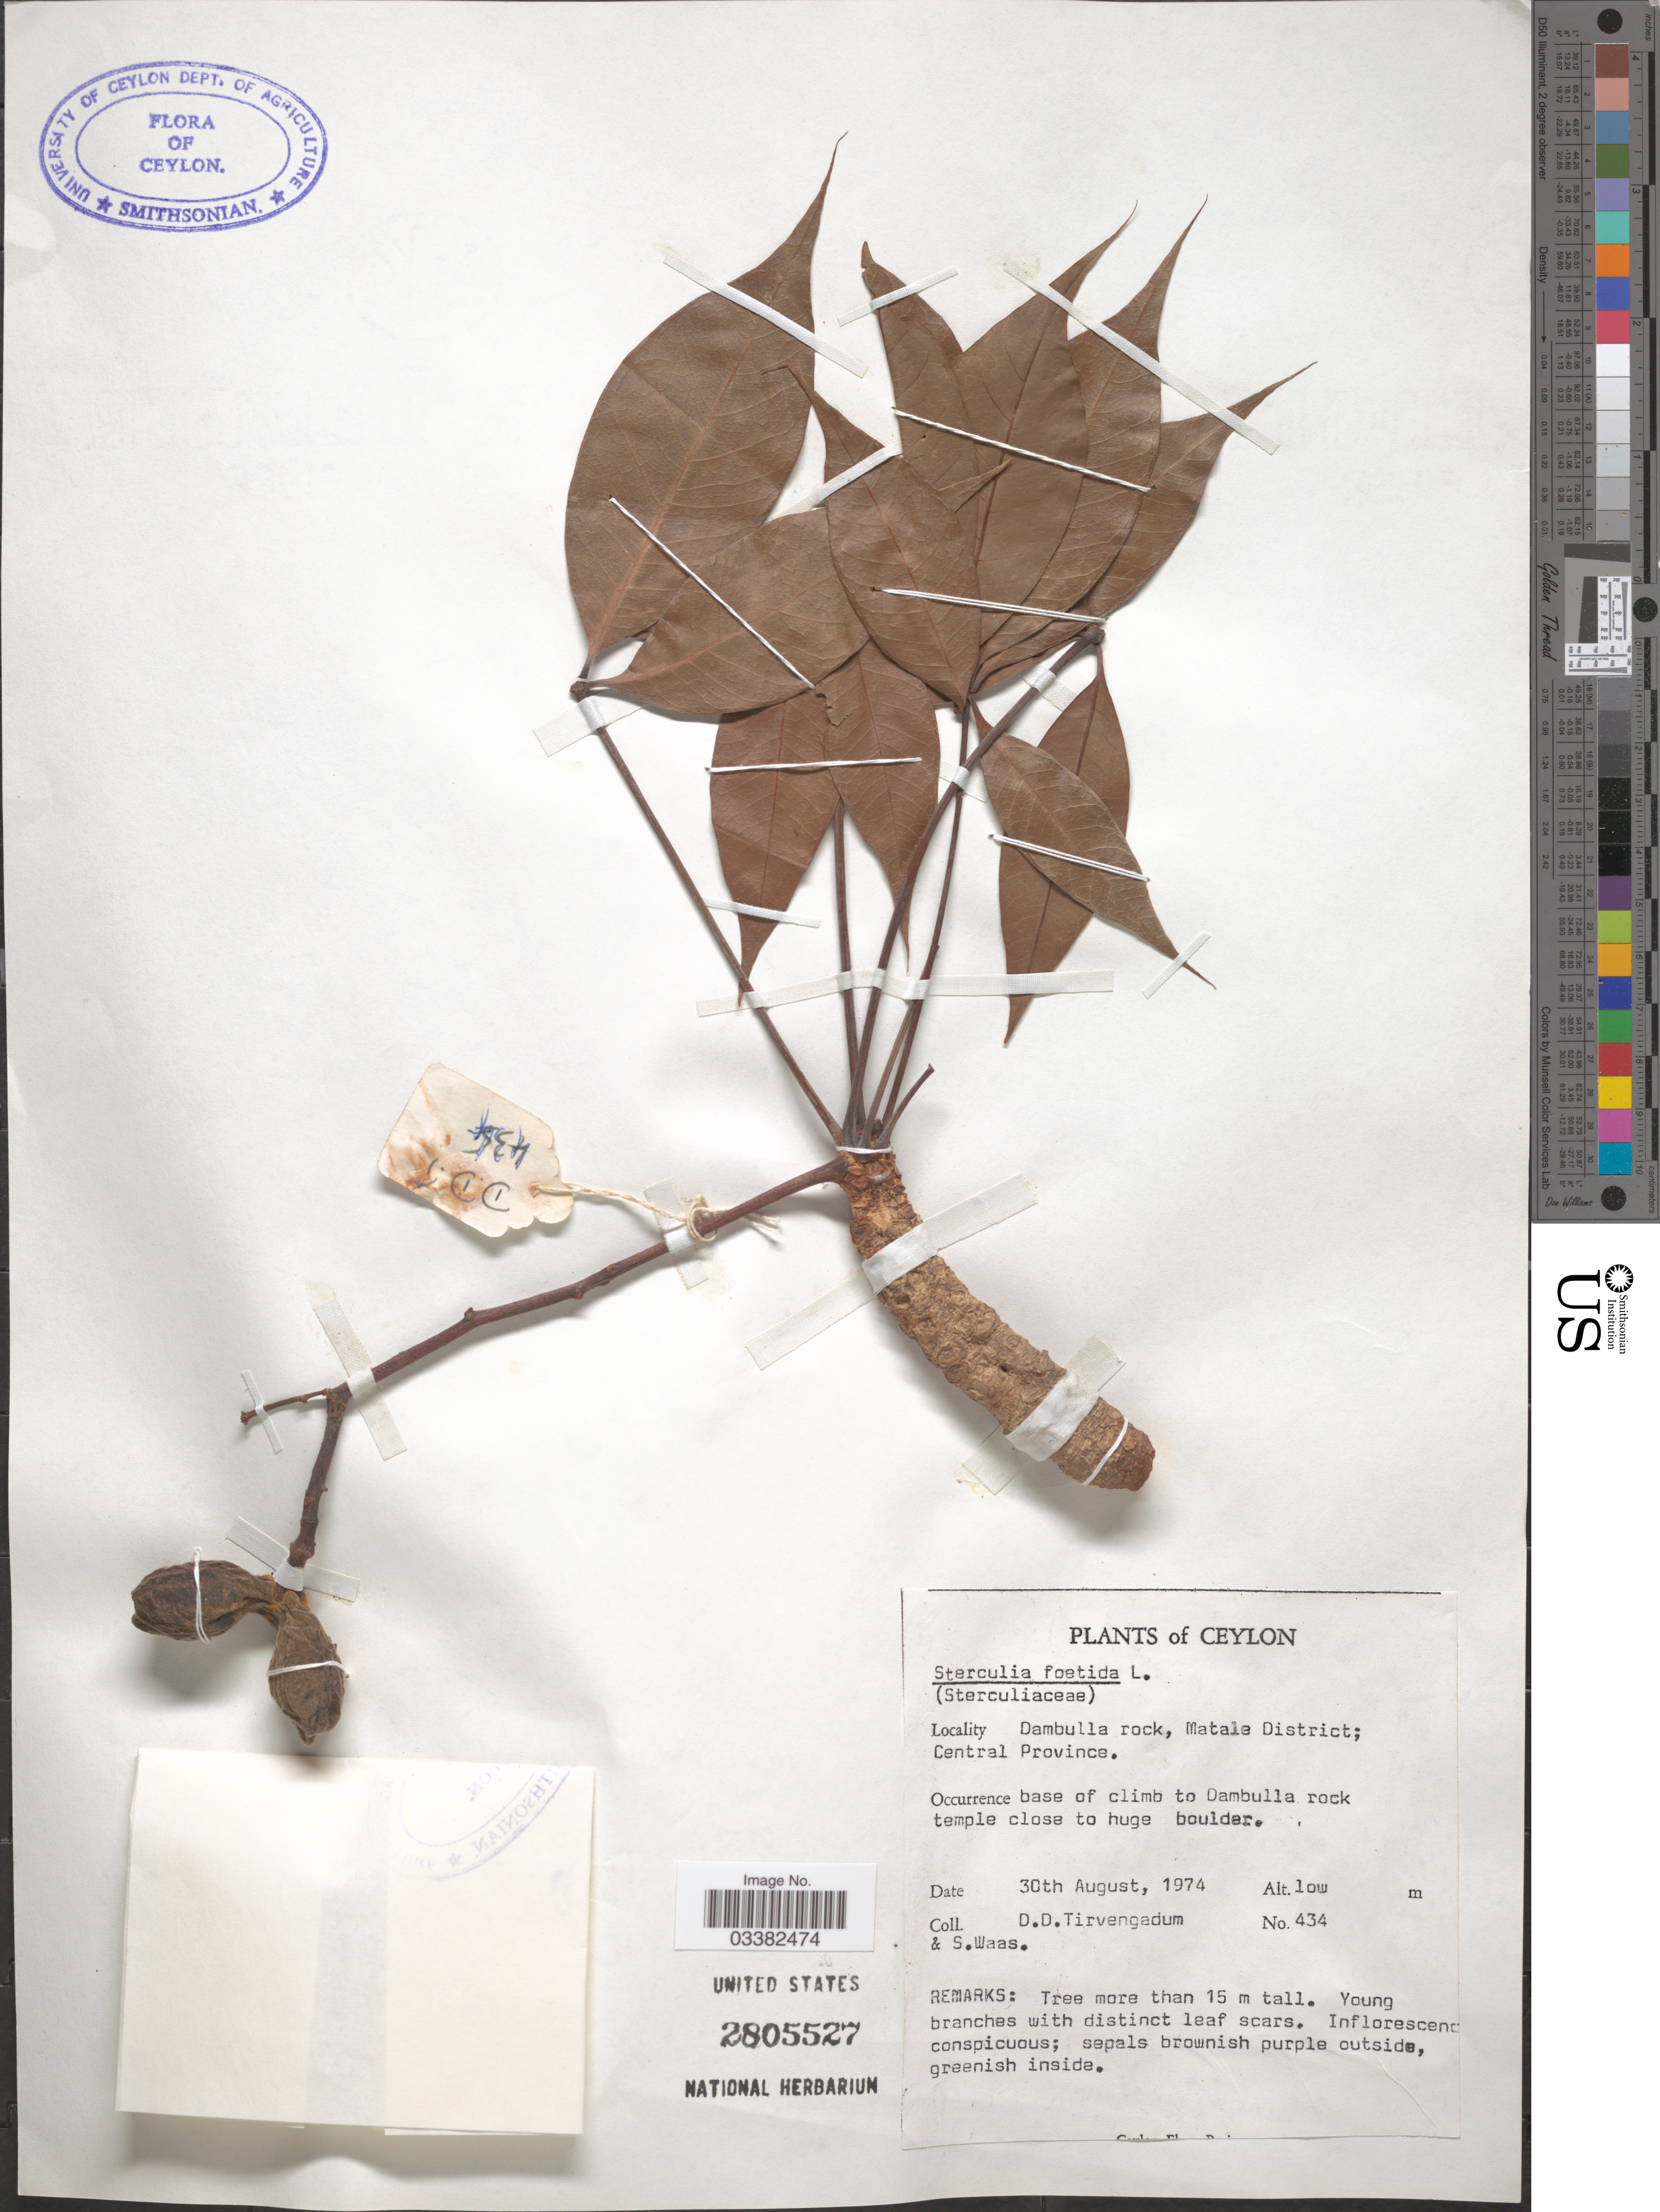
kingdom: Plantae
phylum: Tracheophyta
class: Magnoliopsida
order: Malvales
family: Malvaceae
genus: Sterculia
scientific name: Sterculia foetida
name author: L.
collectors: D. Tirvengadum & S. Waas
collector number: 434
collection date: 1974-08-30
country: Sri Lanka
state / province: Central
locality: Ceylon. Dambulla rock, Matale District; Central Province. Base of climb to Dambulla rock temple close to huge boulder.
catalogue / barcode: US 2805527